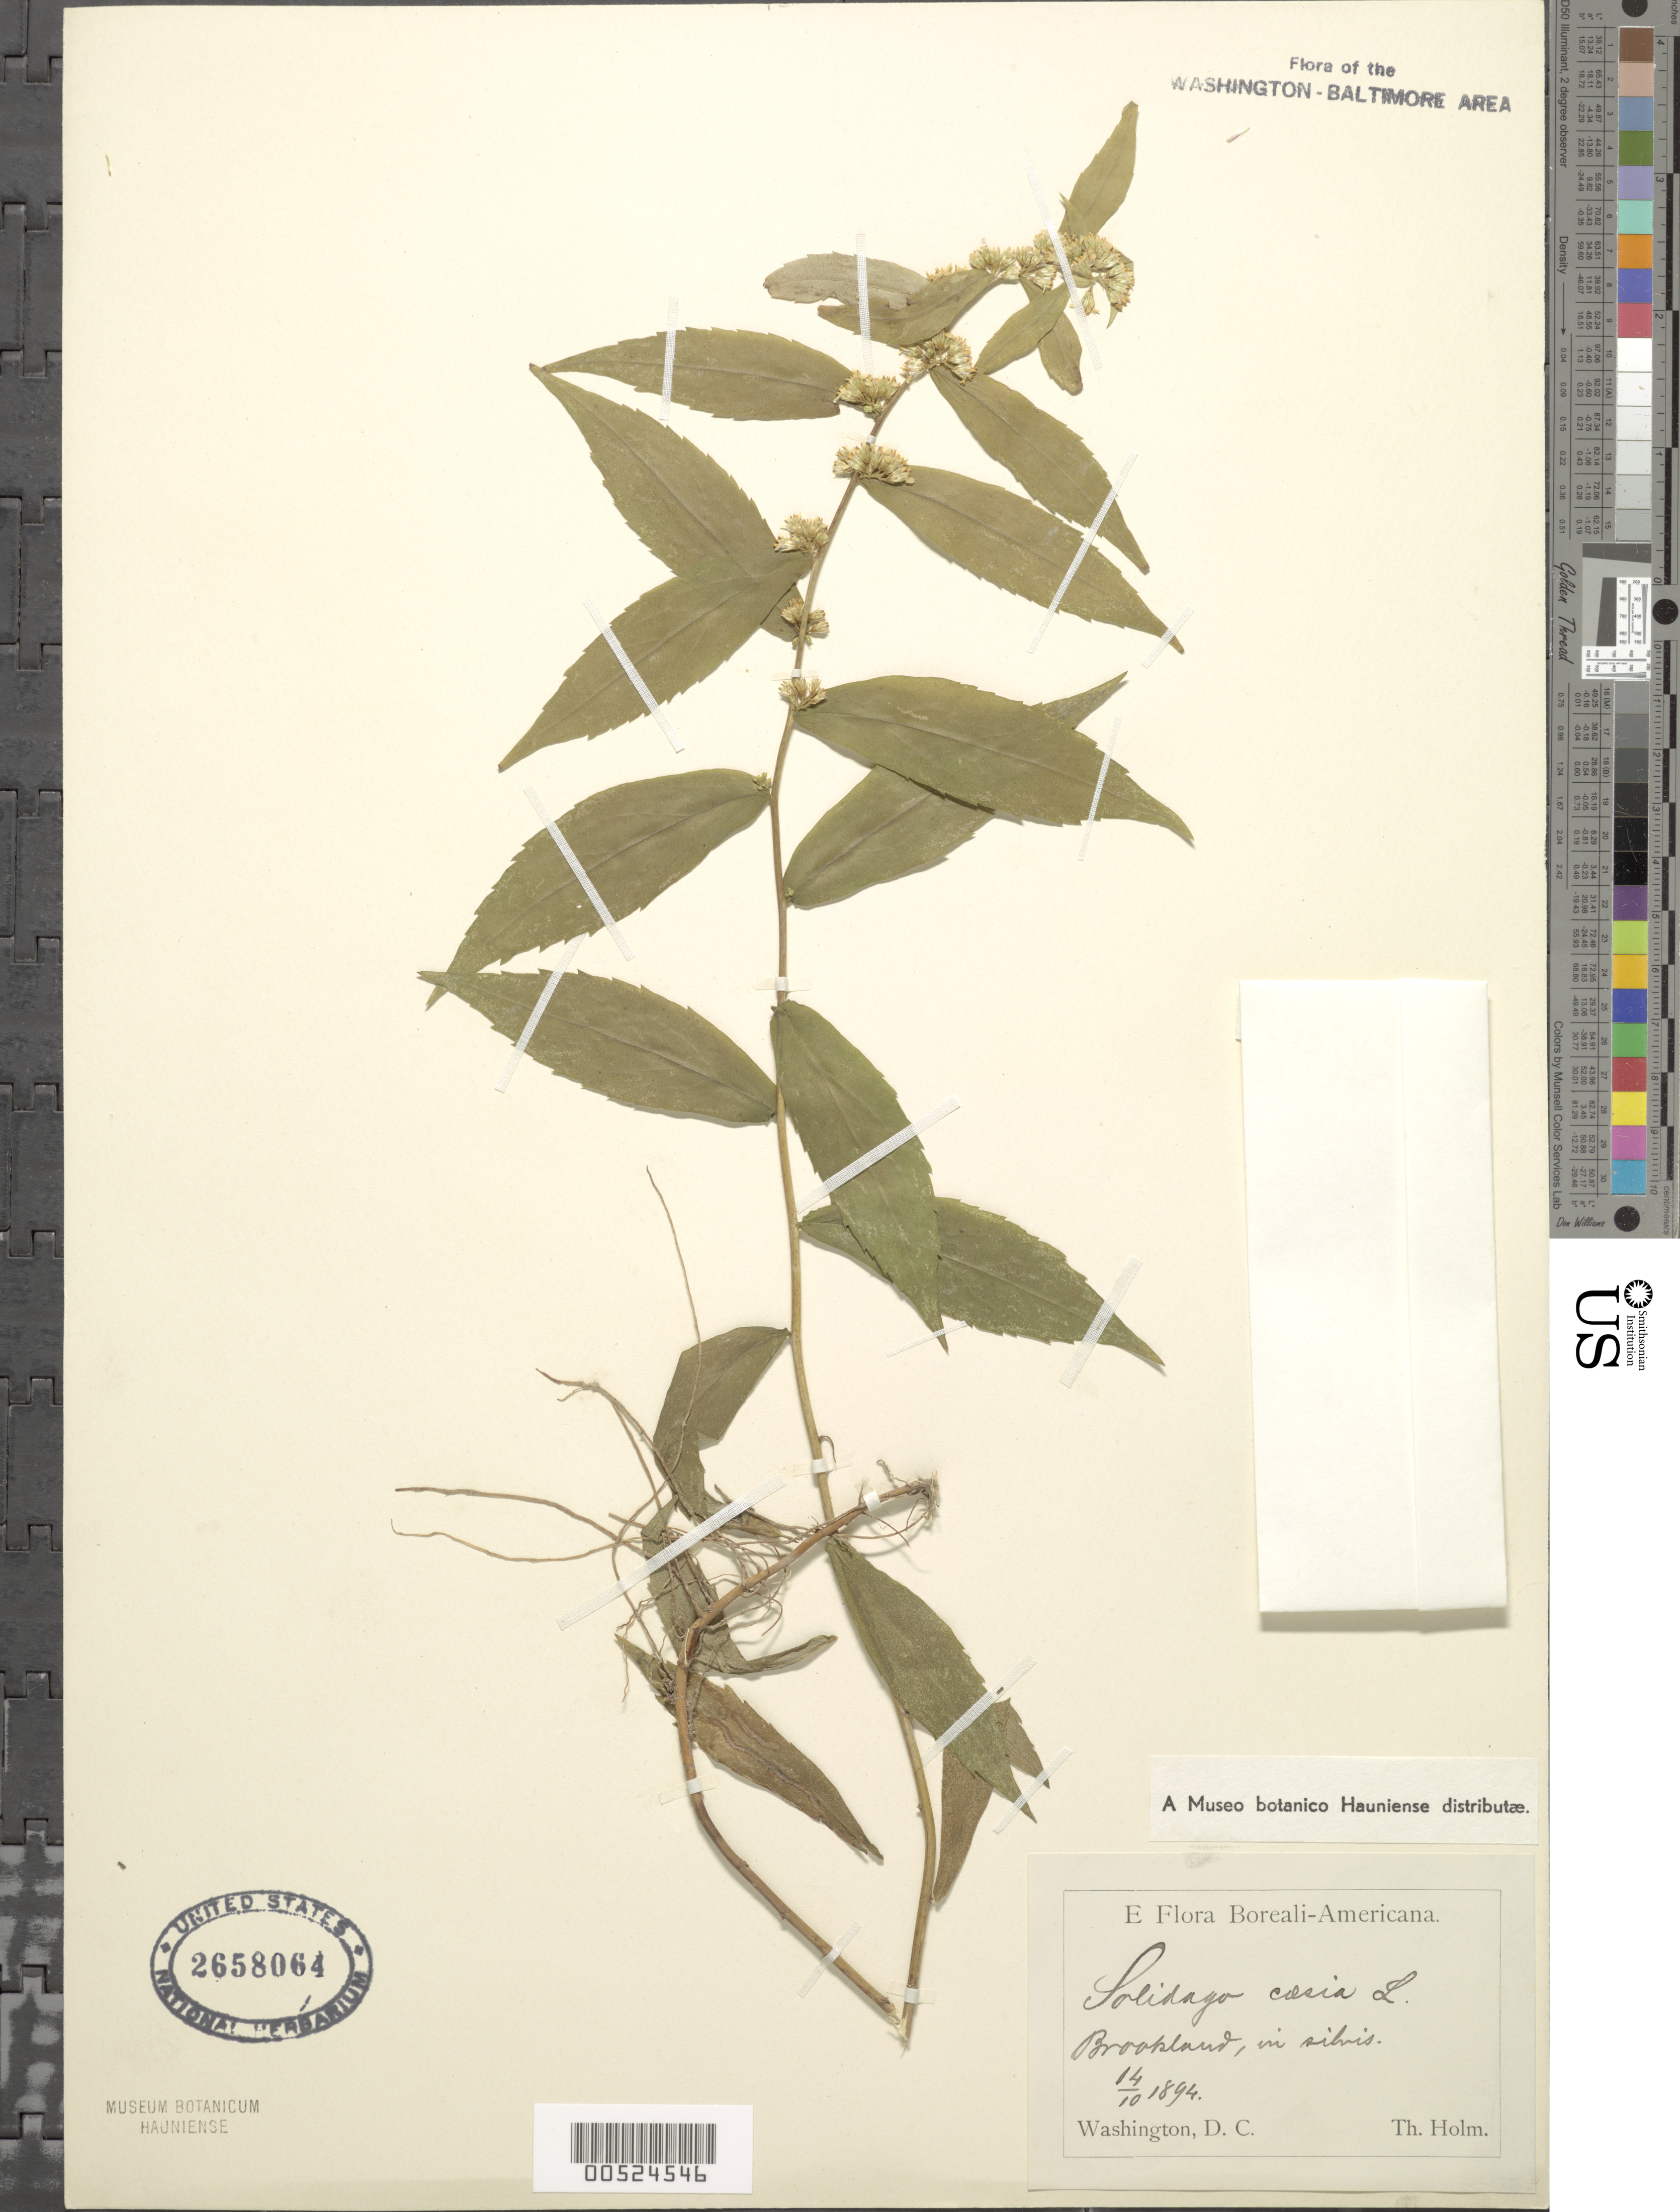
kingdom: Plantae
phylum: Tracheophyta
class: Magnoliopsida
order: Asterales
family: Asteraceae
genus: Solidago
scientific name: Solidago caesia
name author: L.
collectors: T. Holm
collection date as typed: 14 Oct 1894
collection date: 1894-10-14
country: United States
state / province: District of Columbia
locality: Brookland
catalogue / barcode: US 2658064